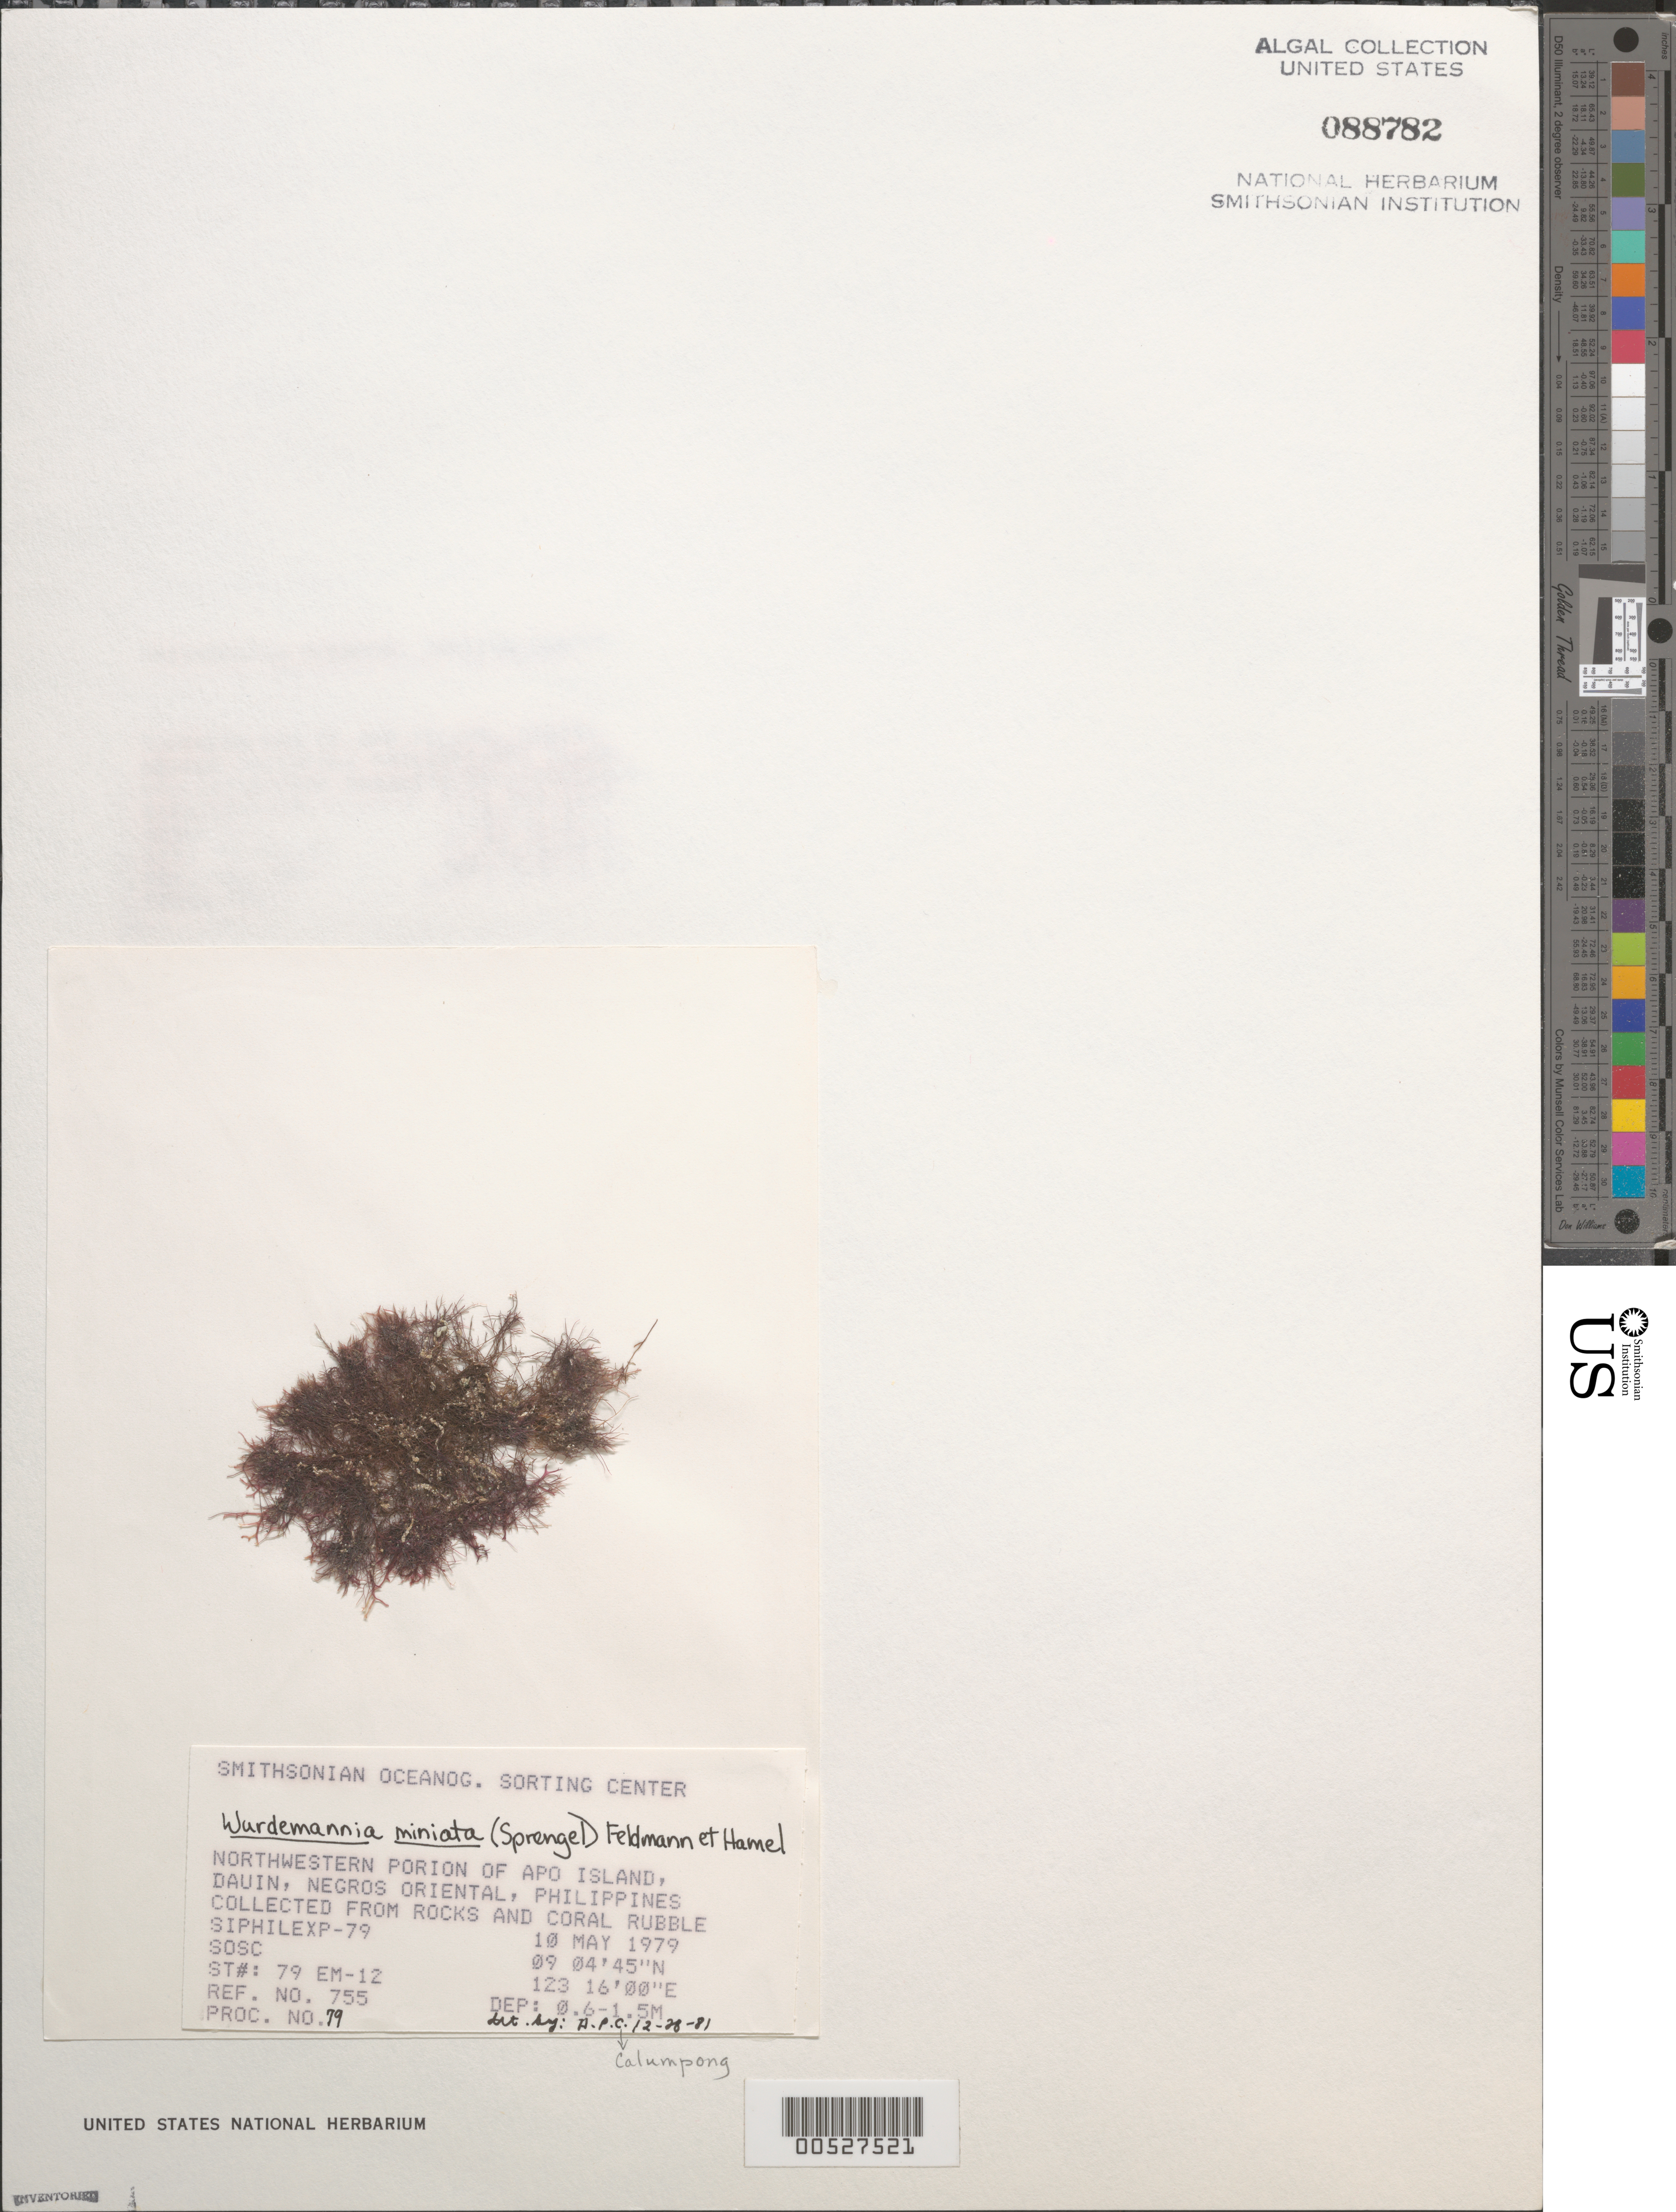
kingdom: Plantae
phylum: Rhodophyta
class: Florideophyceae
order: Gigartinales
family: Solieriaceae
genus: Wurdemannia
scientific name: Wurdemannia miniata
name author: (Spreng.) Feldmann & G. Hamel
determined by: Calumpong, H. P.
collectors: SOSC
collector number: Station 79 Em-12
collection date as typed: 10 May 1979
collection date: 1979-05-10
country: Philippines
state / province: Central Visayas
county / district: Negros Oriental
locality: Apo island, dauin, negros oriental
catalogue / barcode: US 88782